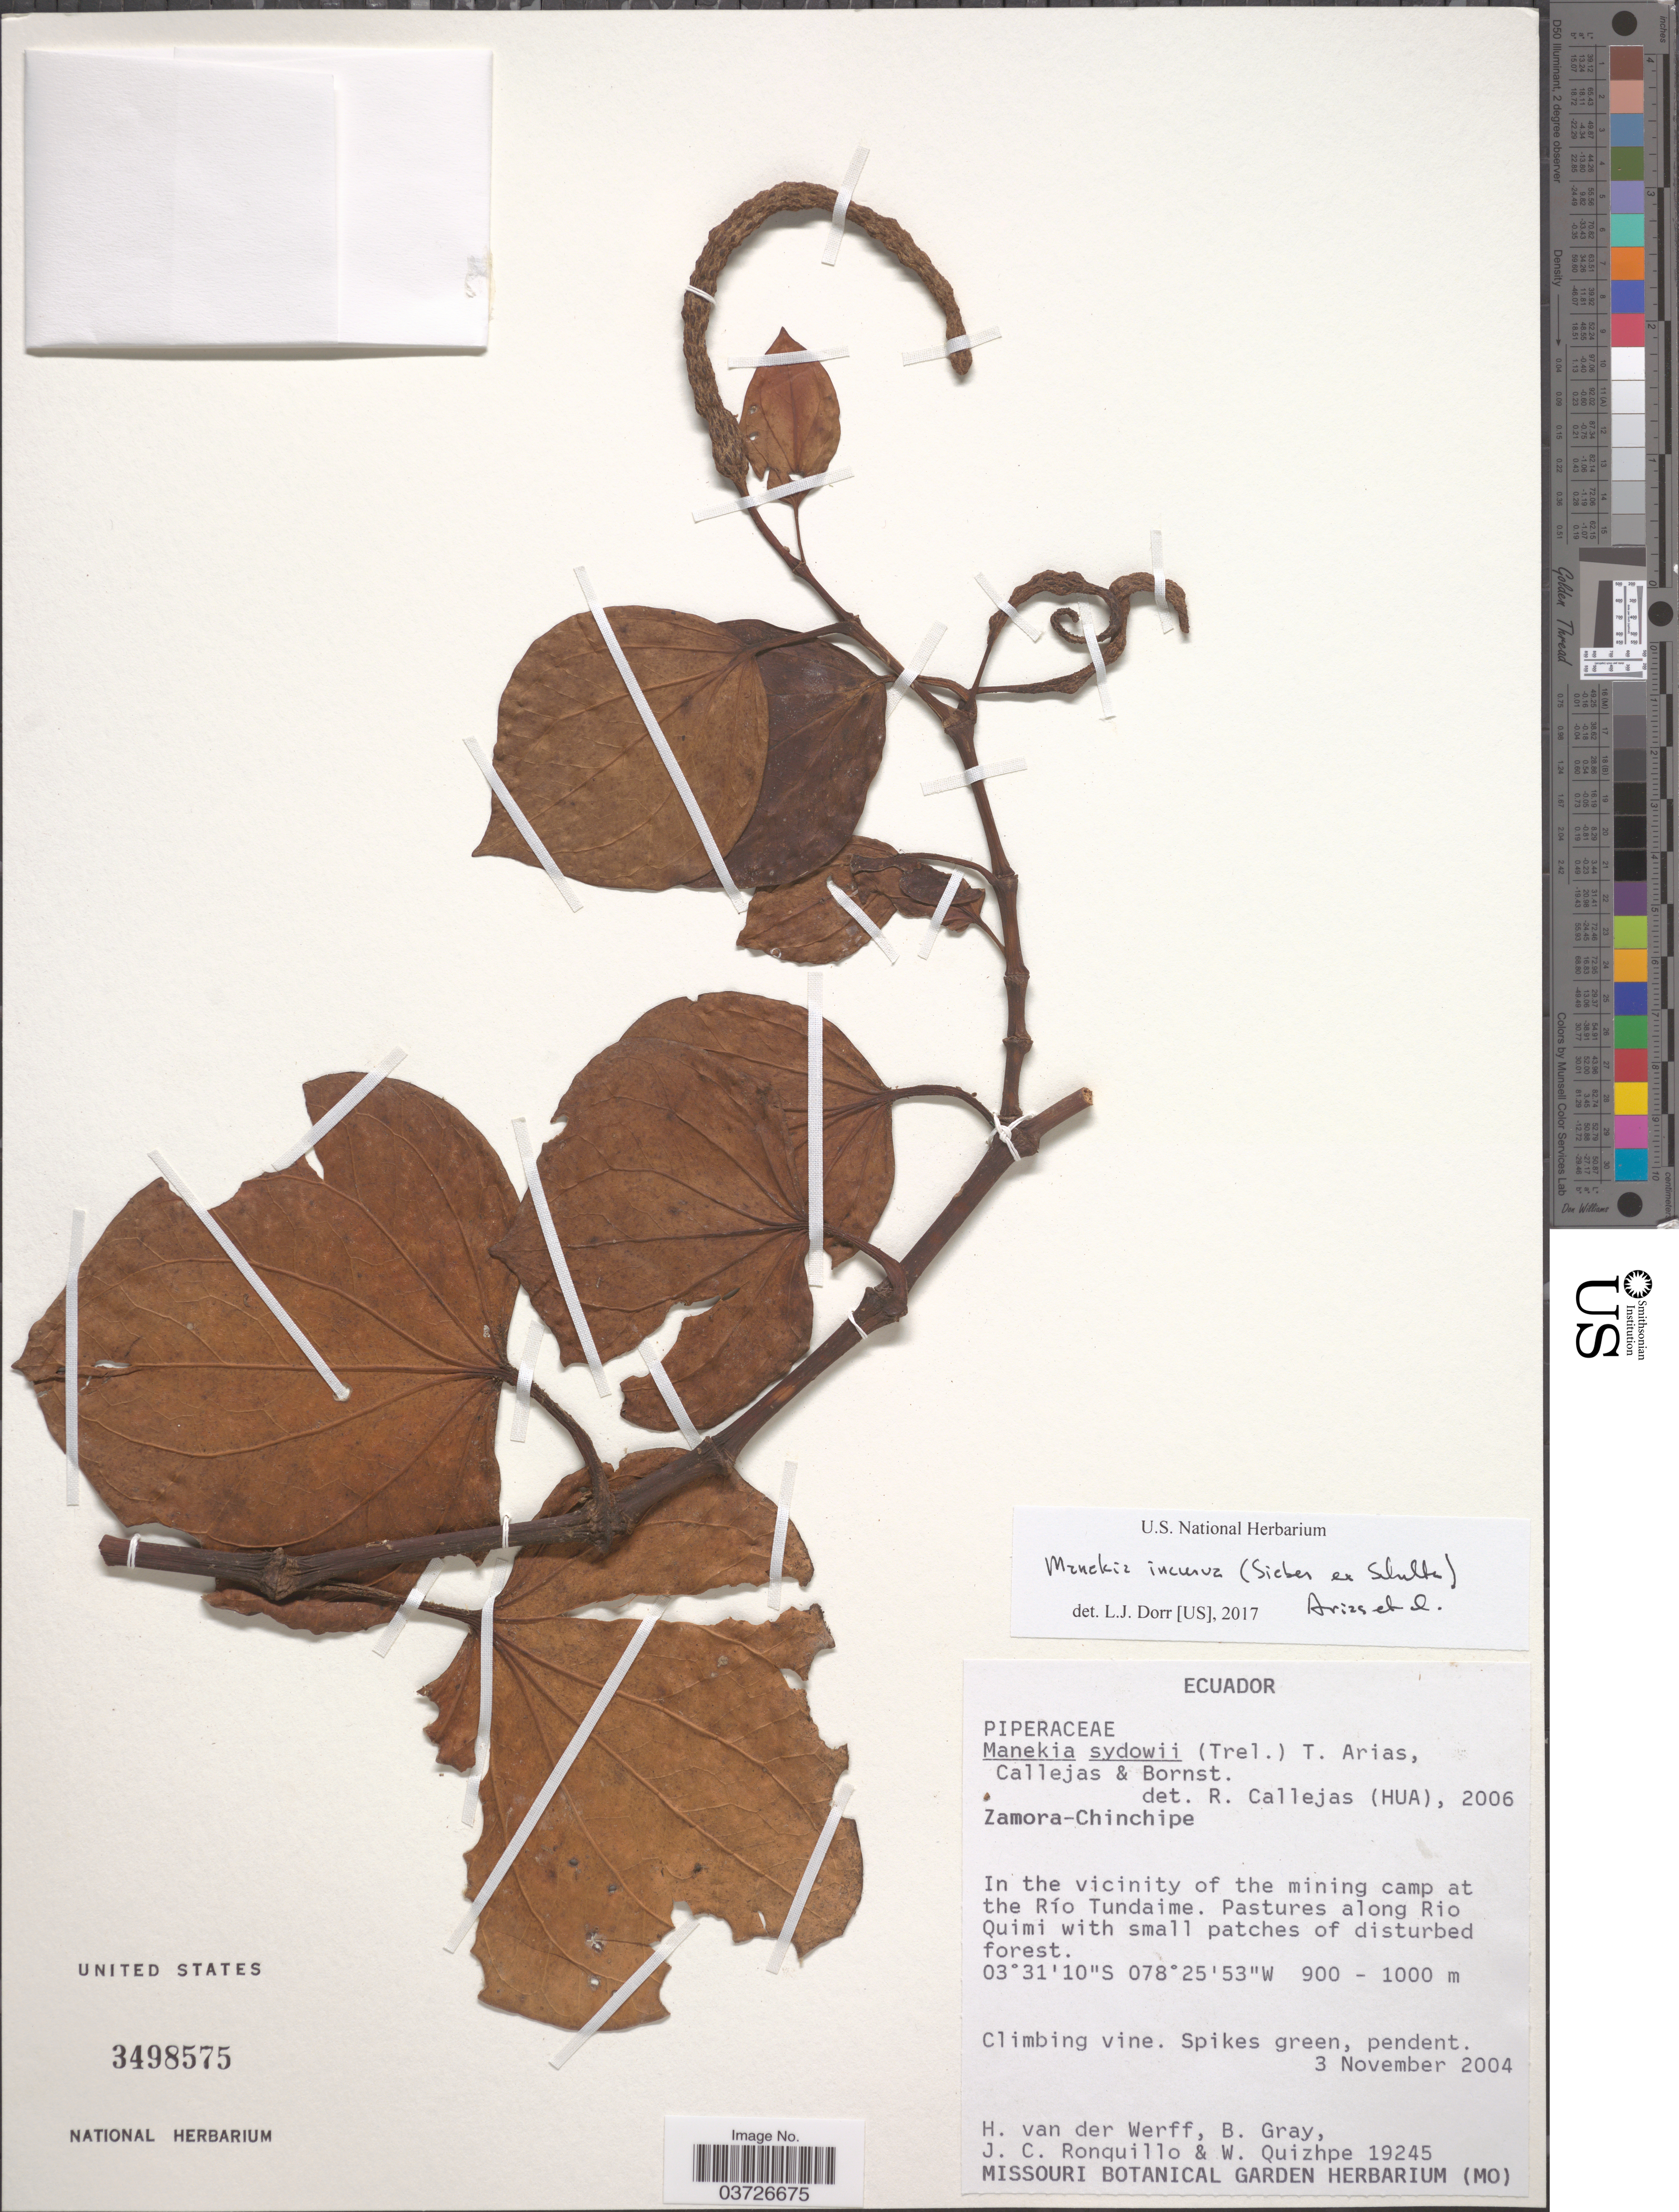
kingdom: Plantae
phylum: Tracheophyta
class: Magnoliopsida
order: Piperales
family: Piperaceae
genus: Manekia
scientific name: Manekia incurva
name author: (Sieber ex Schult.) T. Arias et al.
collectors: H. van der Werff, B. Gray, J. Ronquillo & W. Quizhpe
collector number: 19245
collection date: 2004-11-03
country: Ecuador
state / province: Zamora-Chinchipe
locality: In the vicinity of the mining camp at the Río Tundaime. Pastures along Rio Quimi.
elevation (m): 900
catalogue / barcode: US 3498575